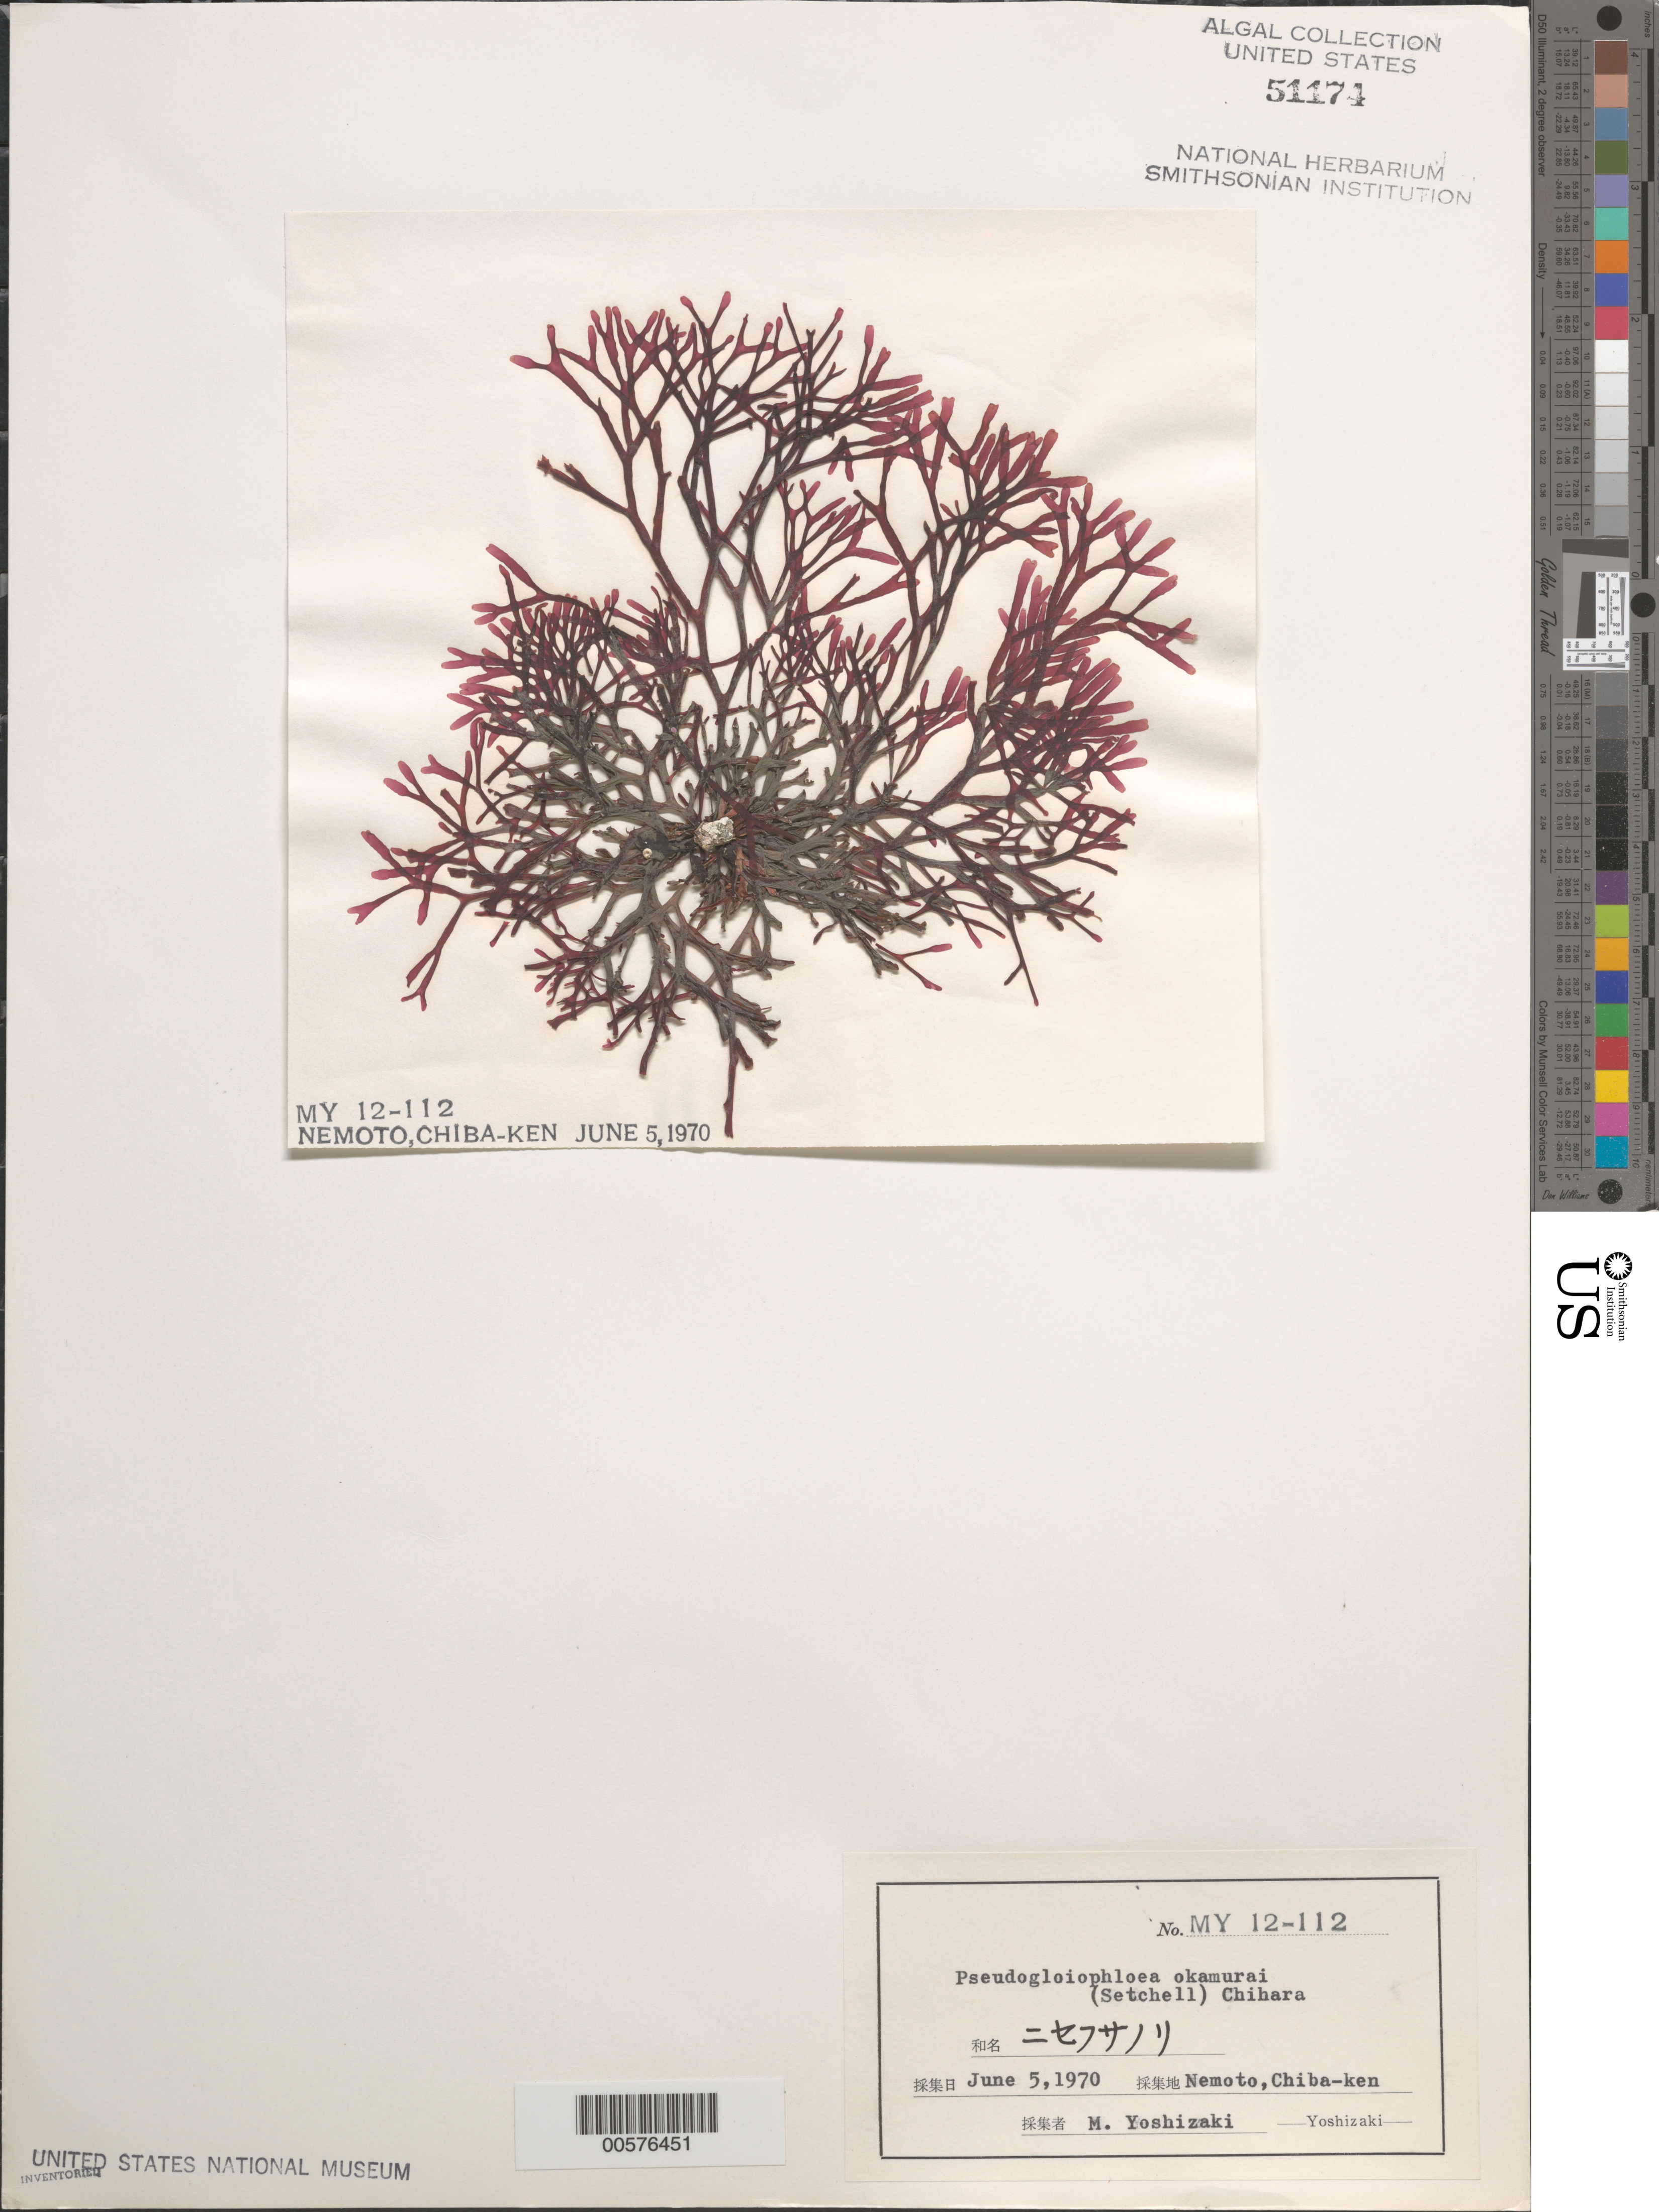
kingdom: Plantae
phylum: Rhodophyta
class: Florideophyceae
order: Nemaliales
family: Scinaiaceae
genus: Scinaia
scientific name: Scinaia okamurae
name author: (Setch.) Huisman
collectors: M. Yoshizaki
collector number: My 12-112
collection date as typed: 05 Jun 1970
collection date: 1970-06-05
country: Japan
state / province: Tiba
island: Honshu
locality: Nemoto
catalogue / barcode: US 51174